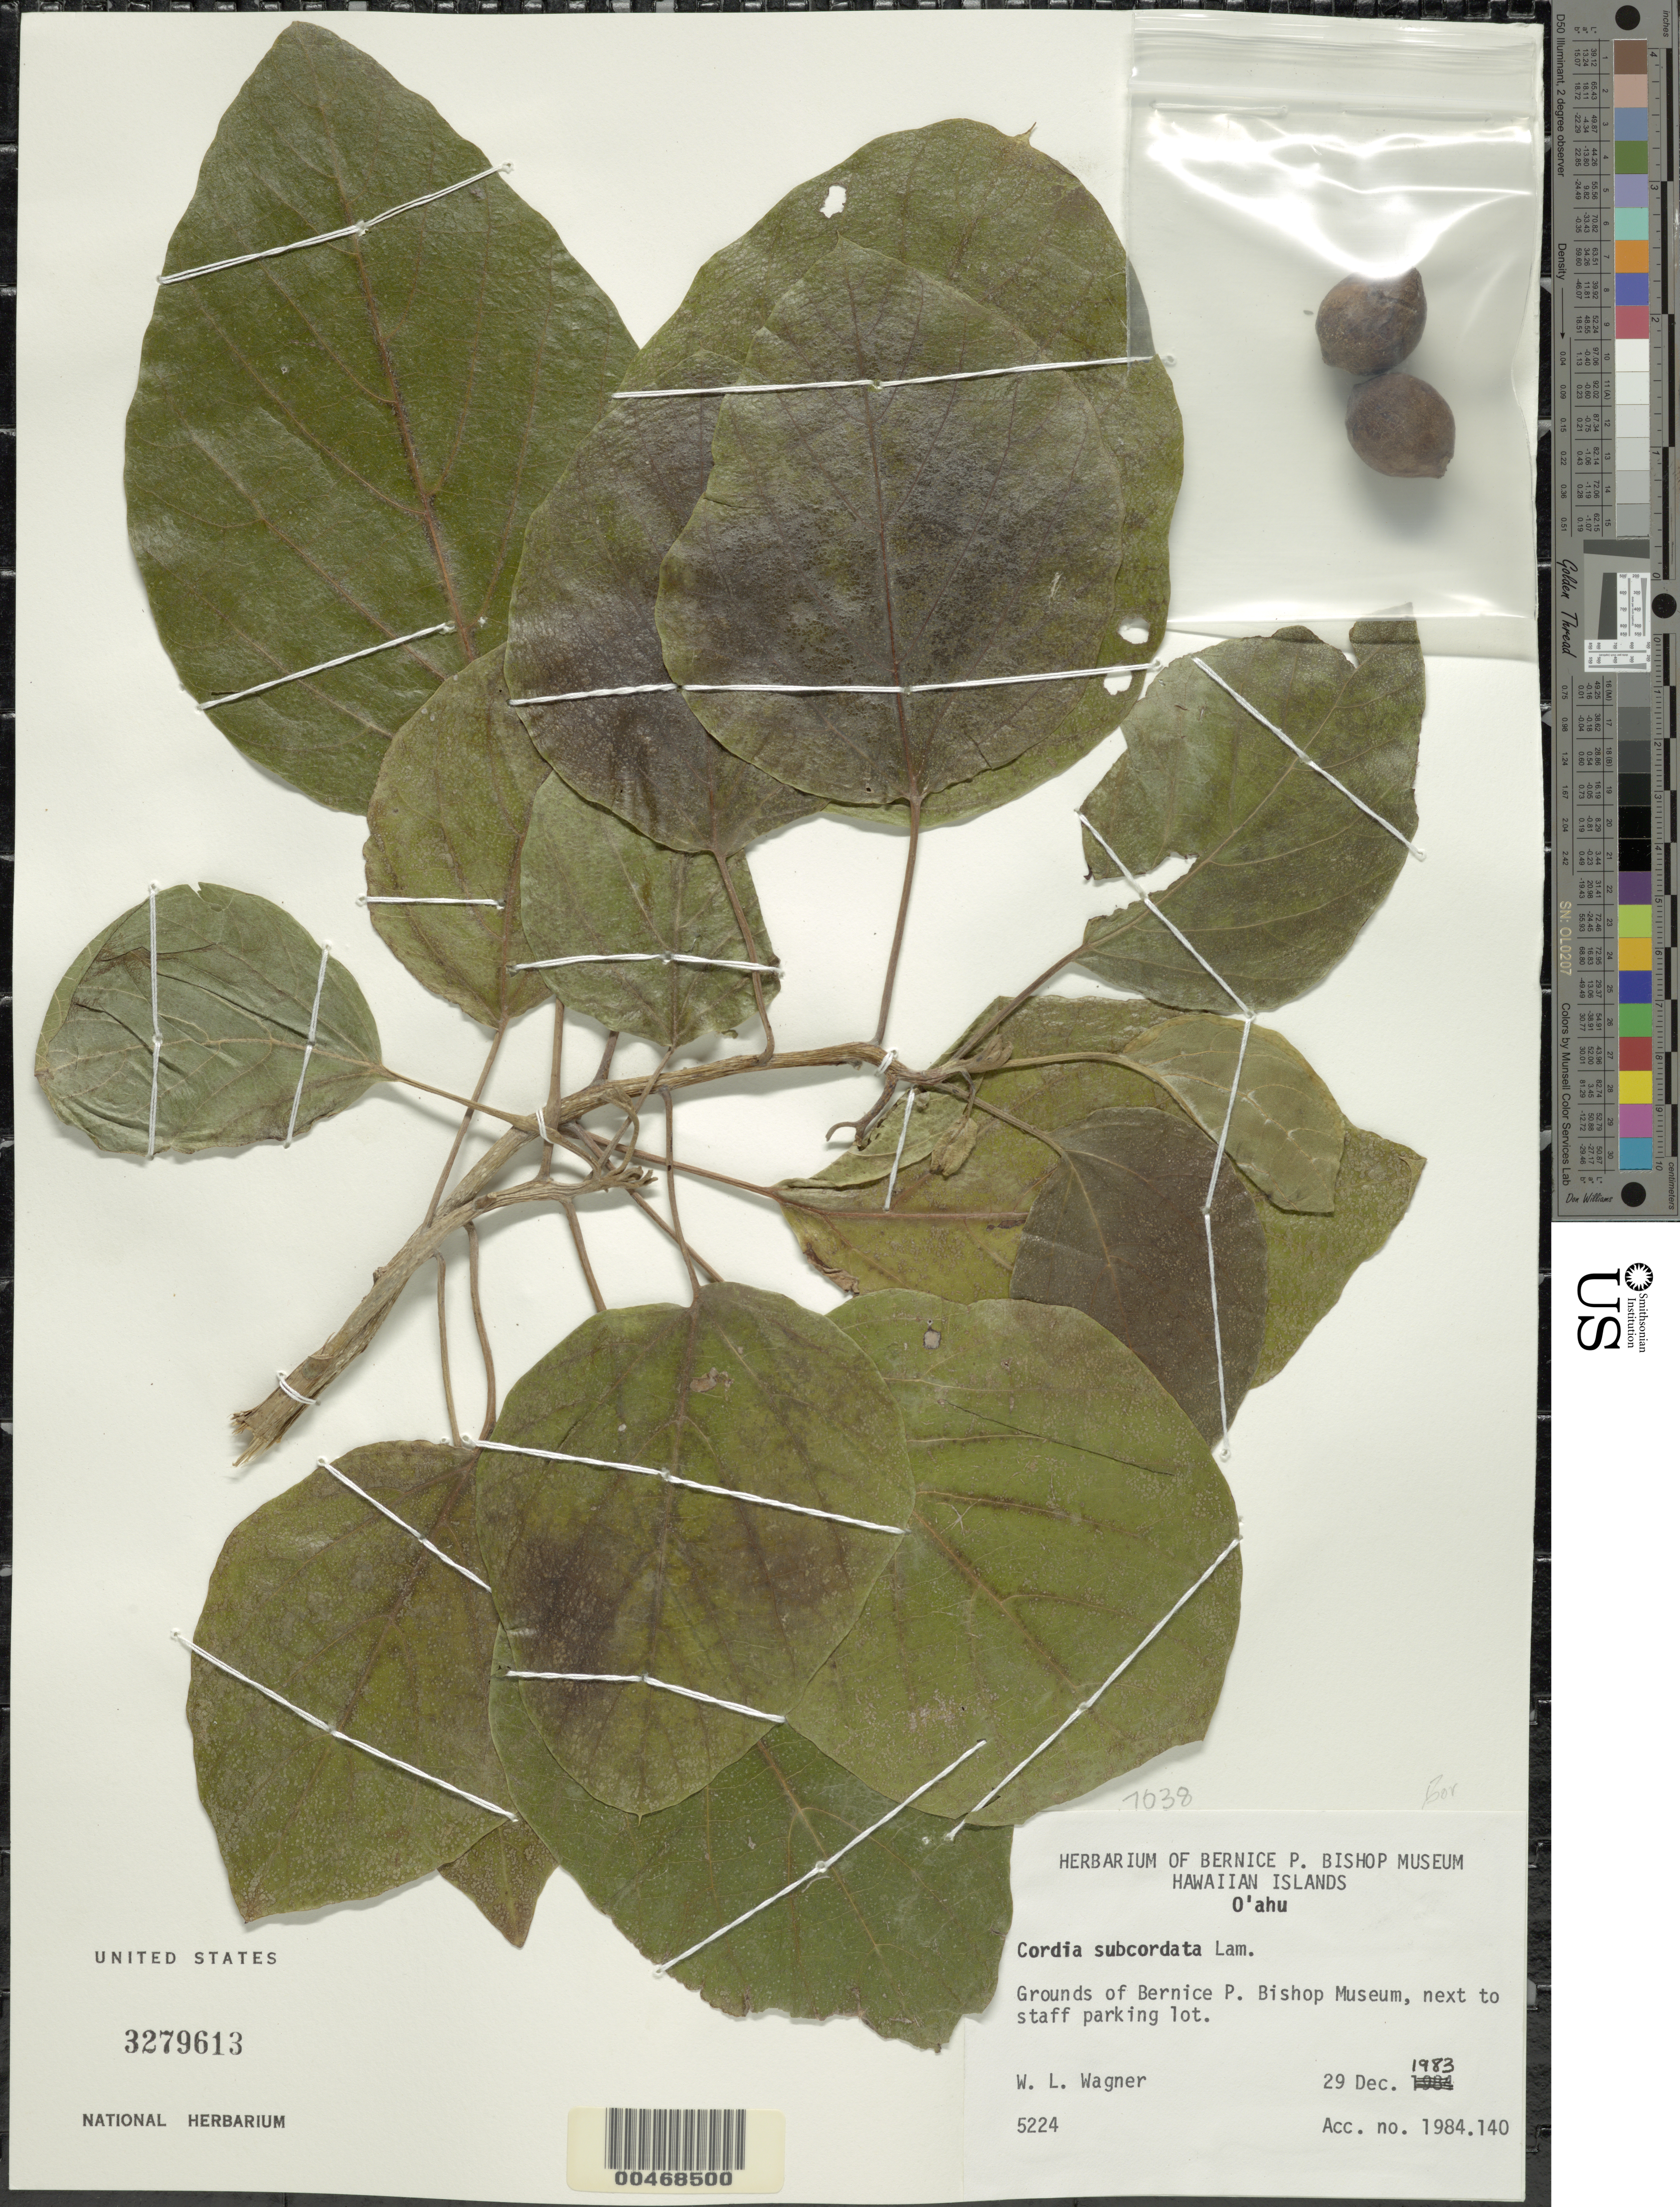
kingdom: Plantae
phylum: Tracheophyta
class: Magnoliopsida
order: Boraginales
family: Cordiaceae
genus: Cordia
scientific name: Cordia subcordata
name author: Lam.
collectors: W. L. Wagner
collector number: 5224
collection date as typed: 29 Dec 1983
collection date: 1983-12-29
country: United States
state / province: Hawaii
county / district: Honolulu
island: Oahu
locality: Grounds of Bernice P. Bishom Museum, next to staff parking lot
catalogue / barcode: US 3279613